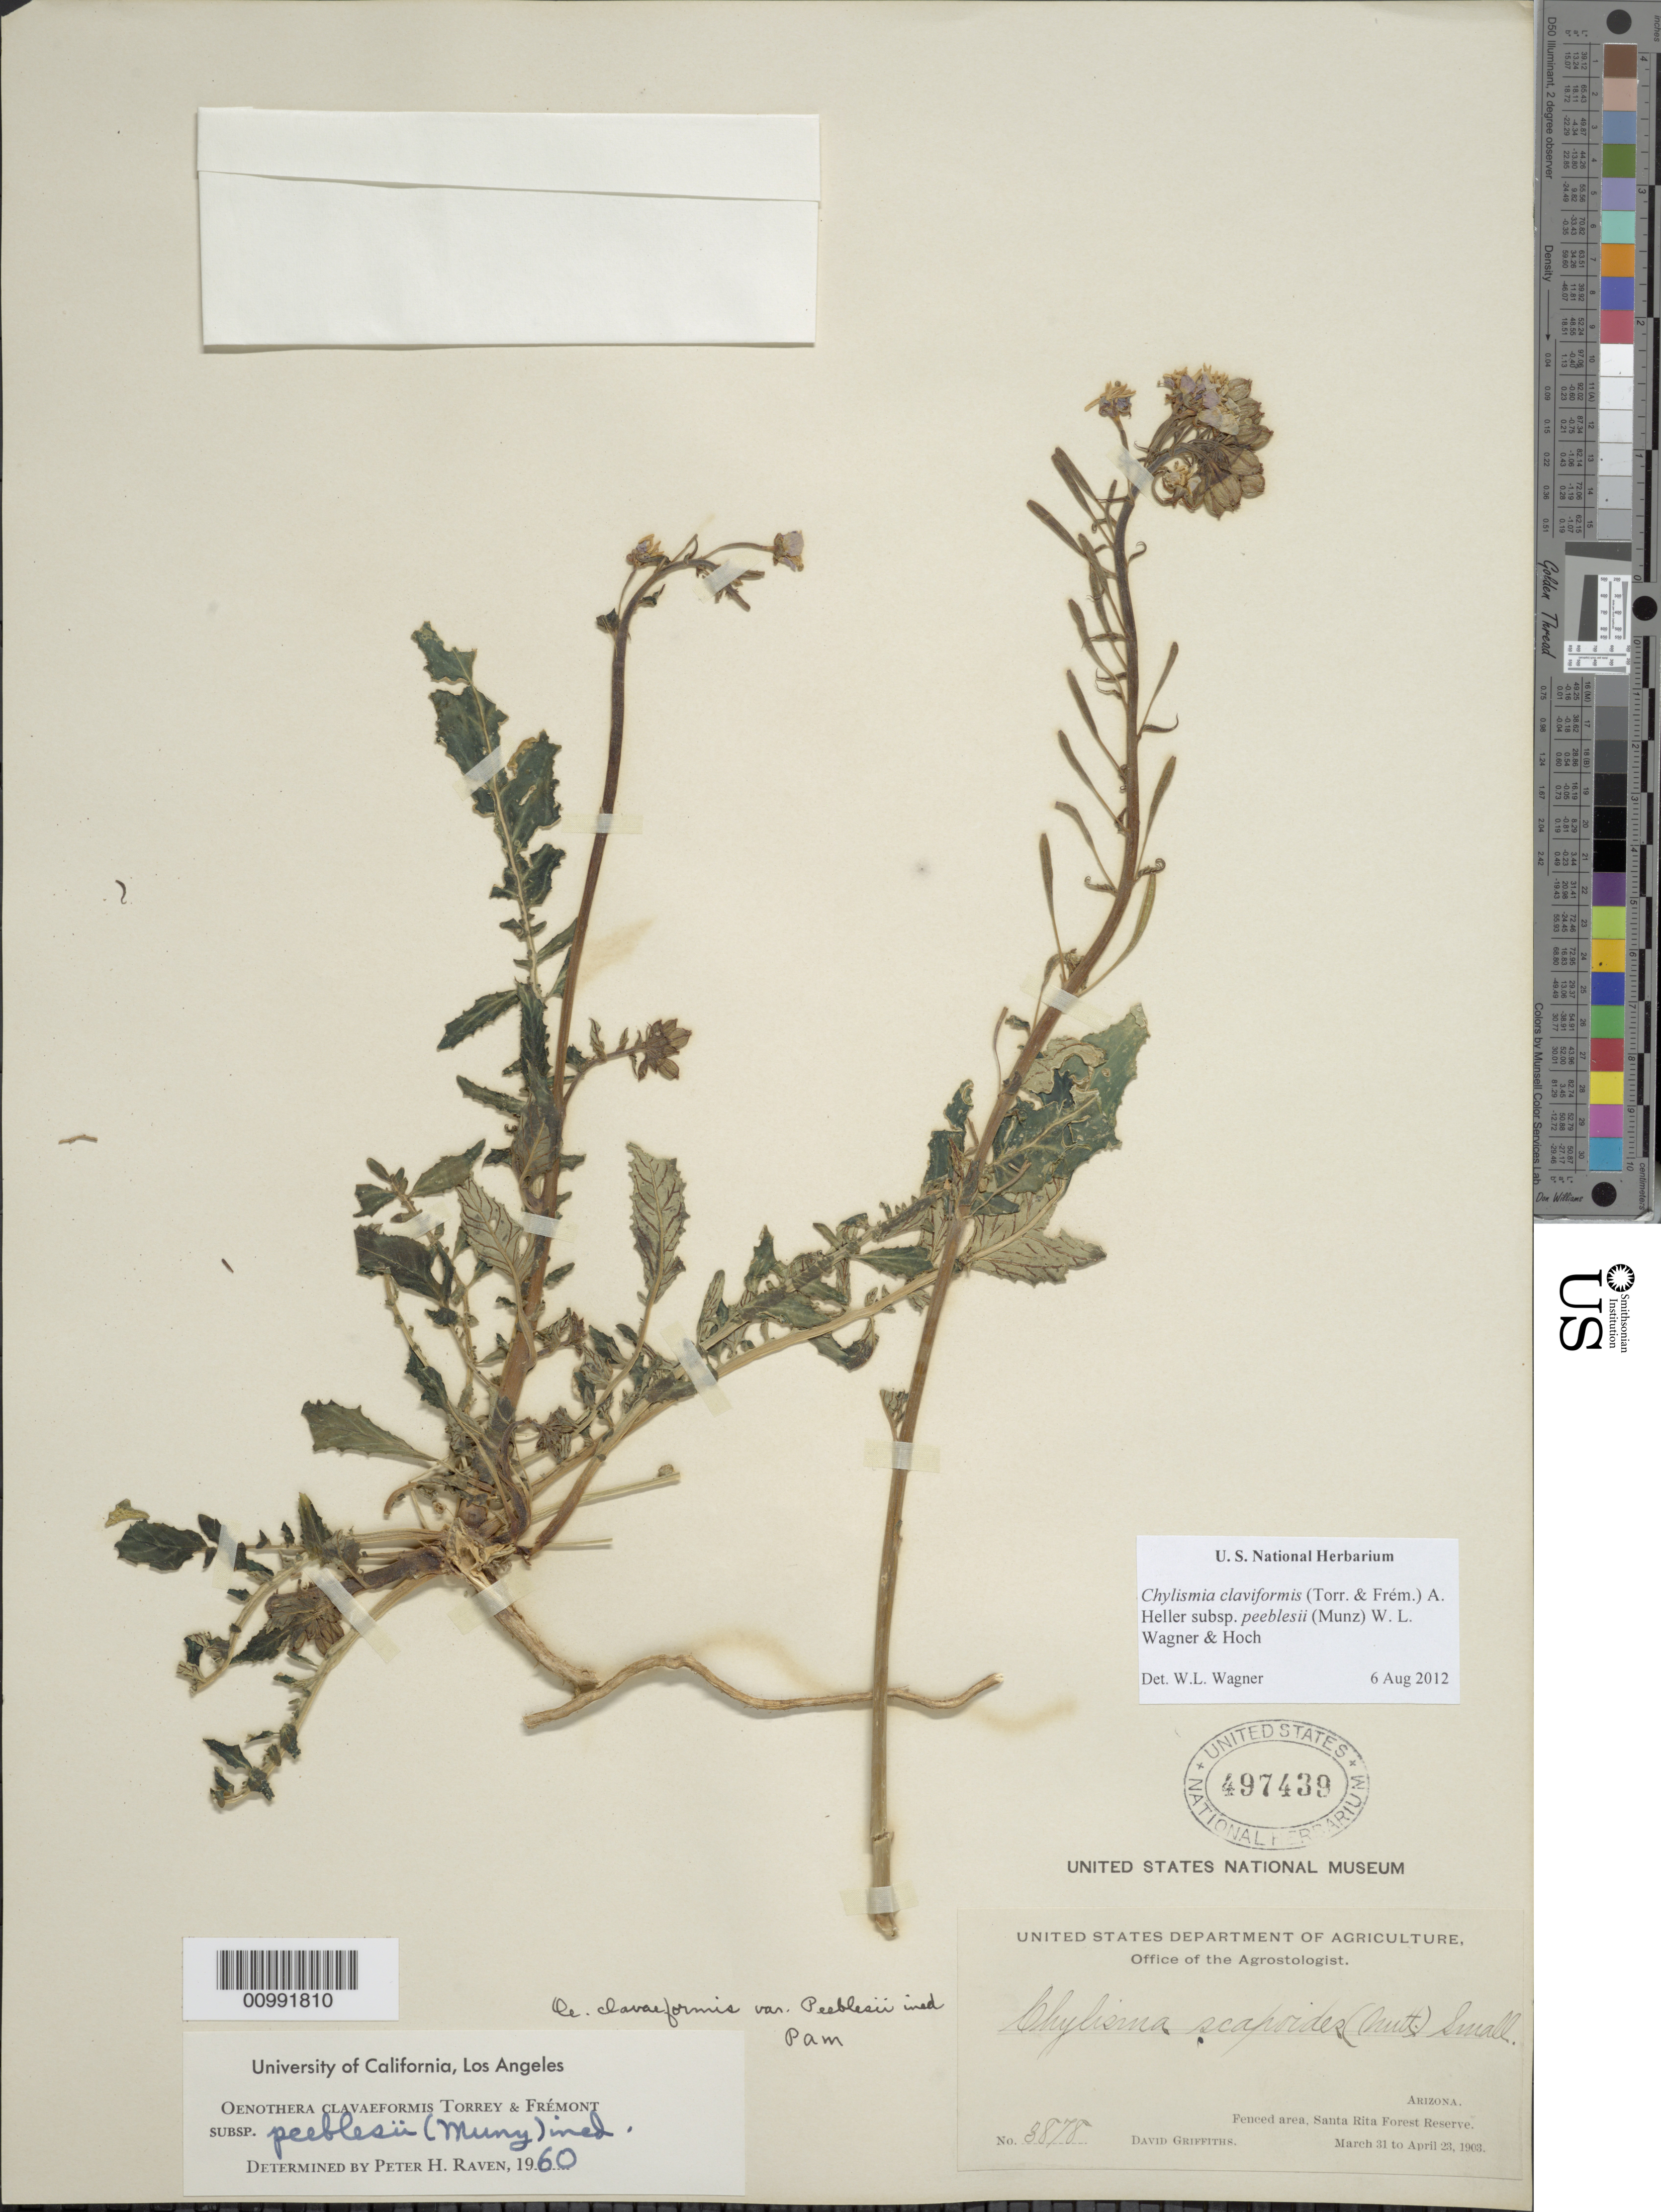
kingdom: Plantae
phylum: Tracheophyta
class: Magnoliopsida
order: Myrtales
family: Onagraceae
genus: Chylismia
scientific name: Chylismia claviformis subsp. peeblesii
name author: (Munz) W.L. Wagner & Hoch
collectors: D. Griffiths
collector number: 3878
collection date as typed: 31 Mar 1903 to 23 Apr 1903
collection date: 1903-03-31/1903-04-23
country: United States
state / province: Arizona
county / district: Santa Cruz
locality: Fenced area, Santa Rita Forest Reserve.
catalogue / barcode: US 497439